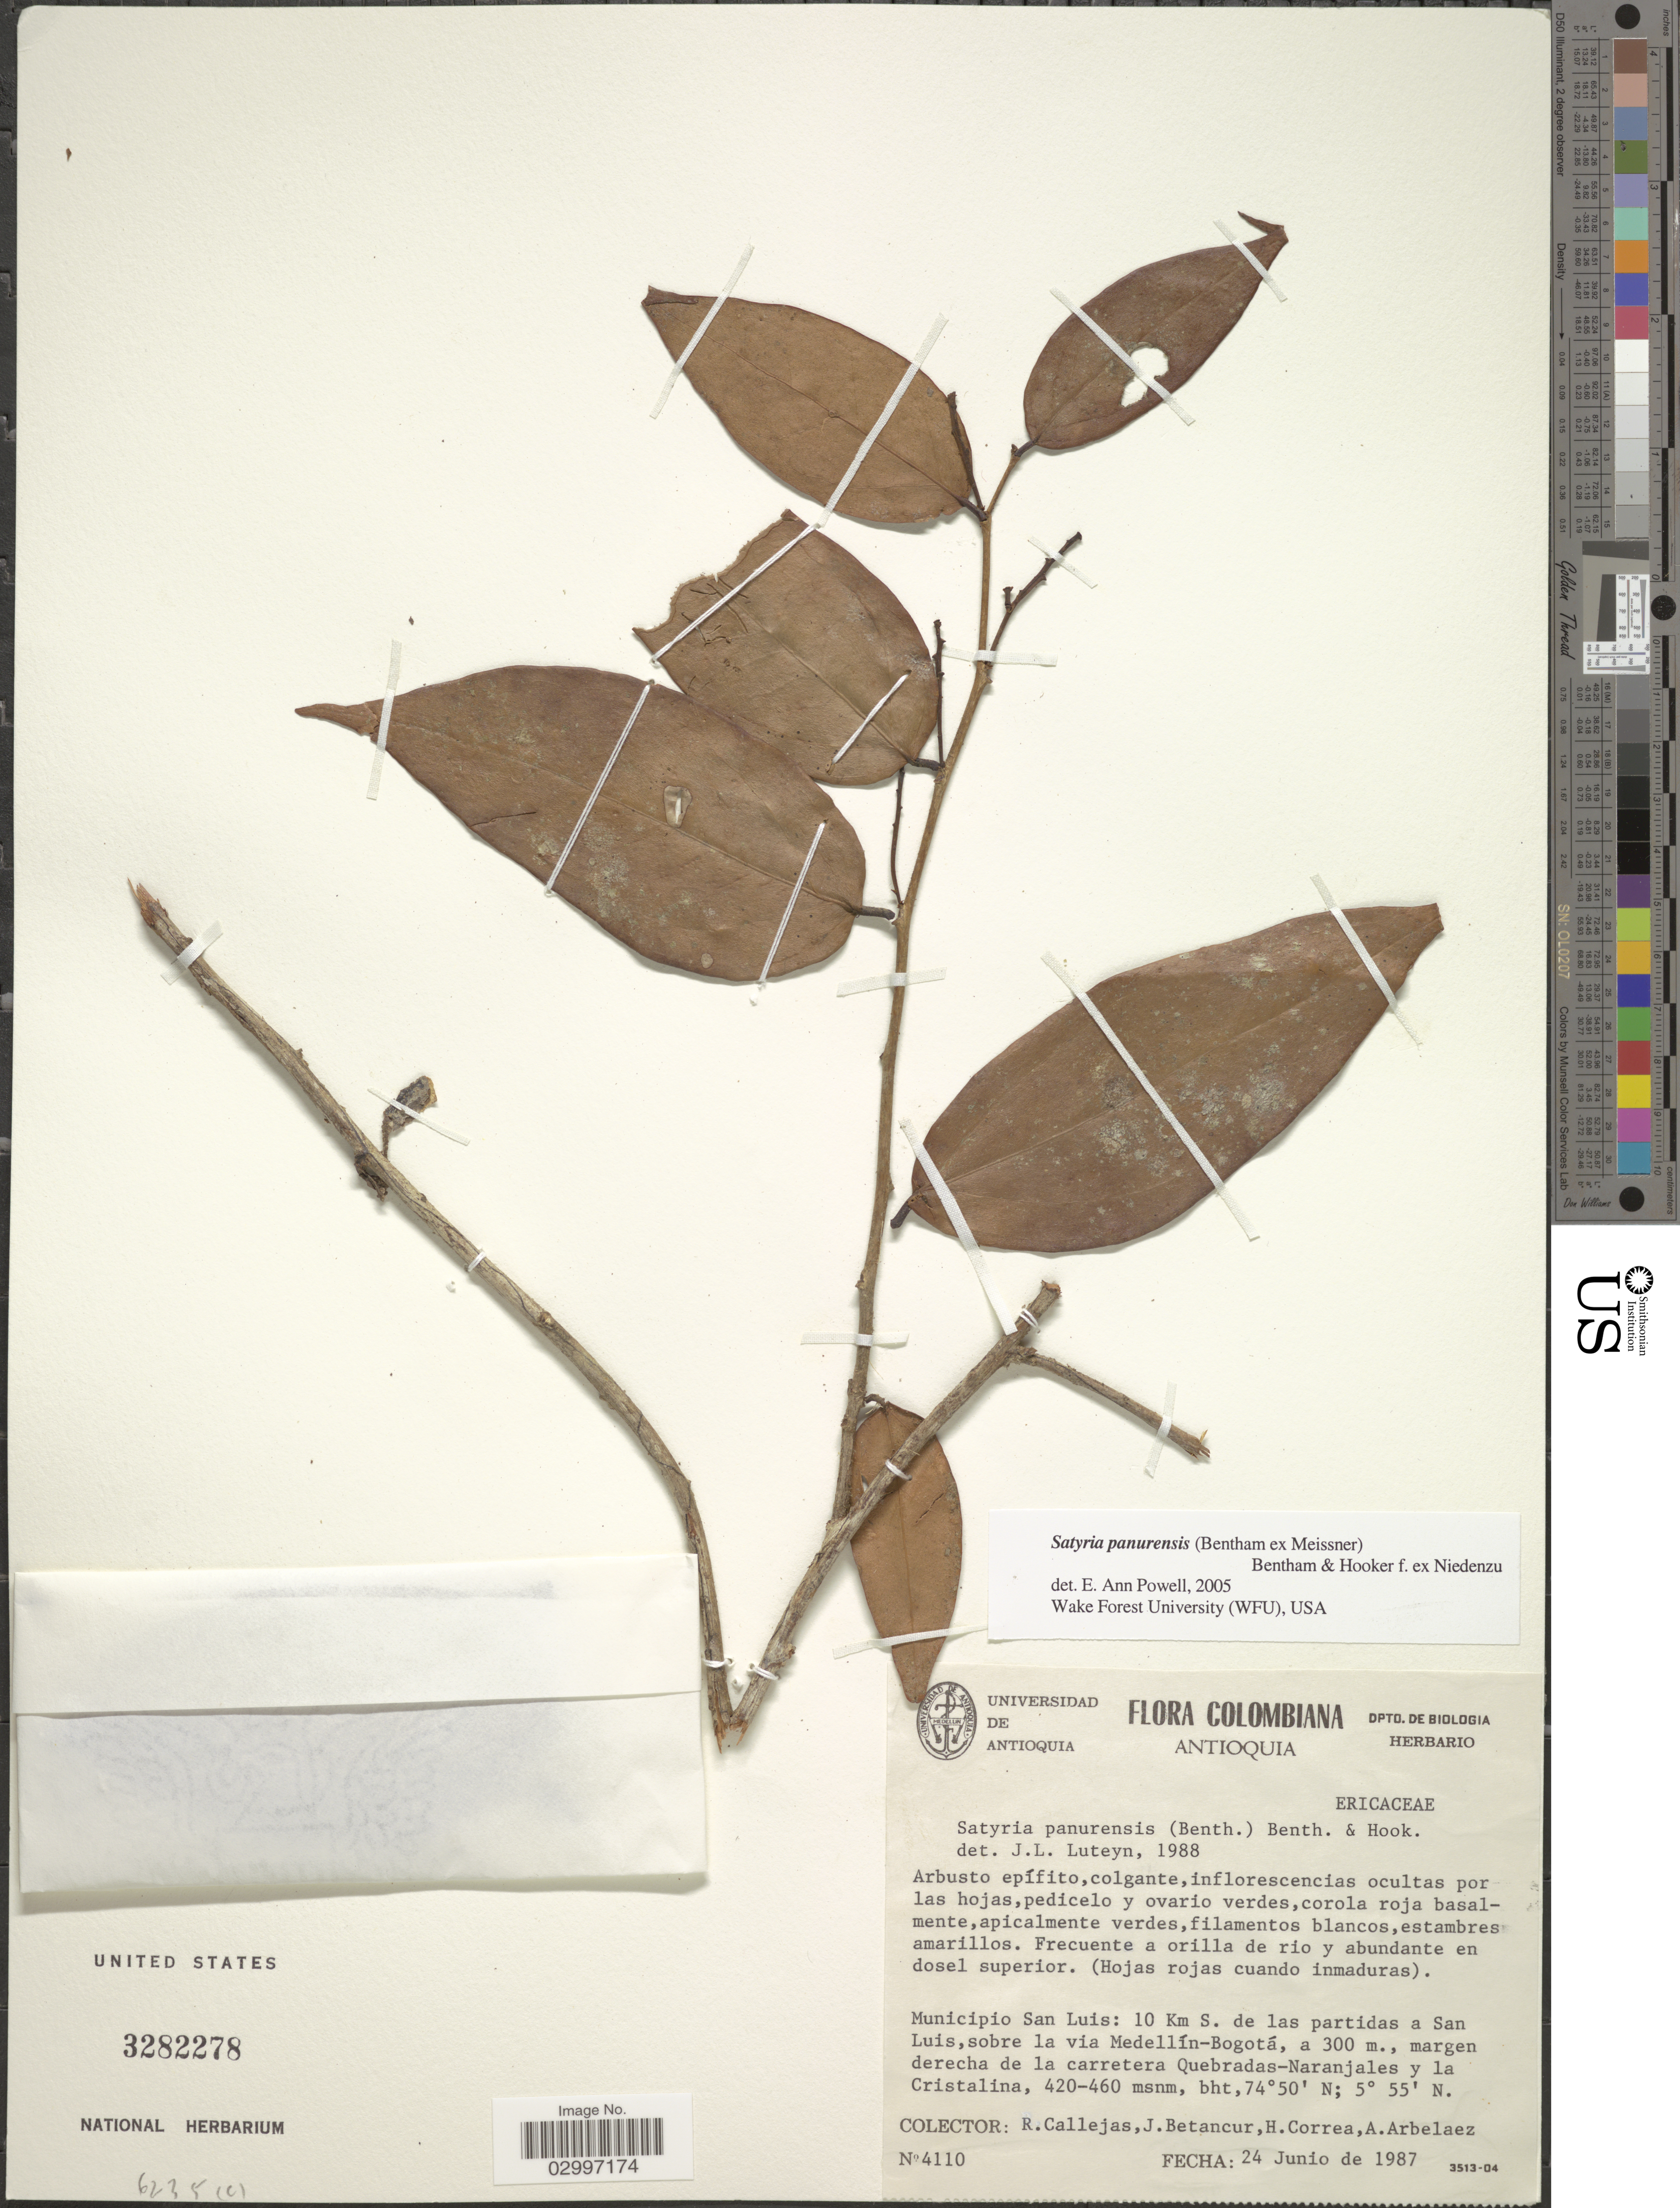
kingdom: Plantae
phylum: Tracheophyta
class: Magnoliopsida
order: Ericales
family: Ericaceae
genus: Satyria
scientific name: Satyria panurensis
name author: (Benth. ex Meisn.) Benth. & Hook. f. ex Nied.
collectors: R. Callejas, J. Betancur, H. Correa & A. Arbelaez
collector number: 4110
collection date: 1987-06-24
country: Colombia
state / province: Antioquia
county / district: San Luis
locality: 10 Km S. de las partidas a San Luis, sobre la via Medellín-Bogotá a 300m., margen derecha de la carretera Quebradas-Naranjales y la Cristalina.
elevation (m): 420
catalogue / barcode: US 3282278